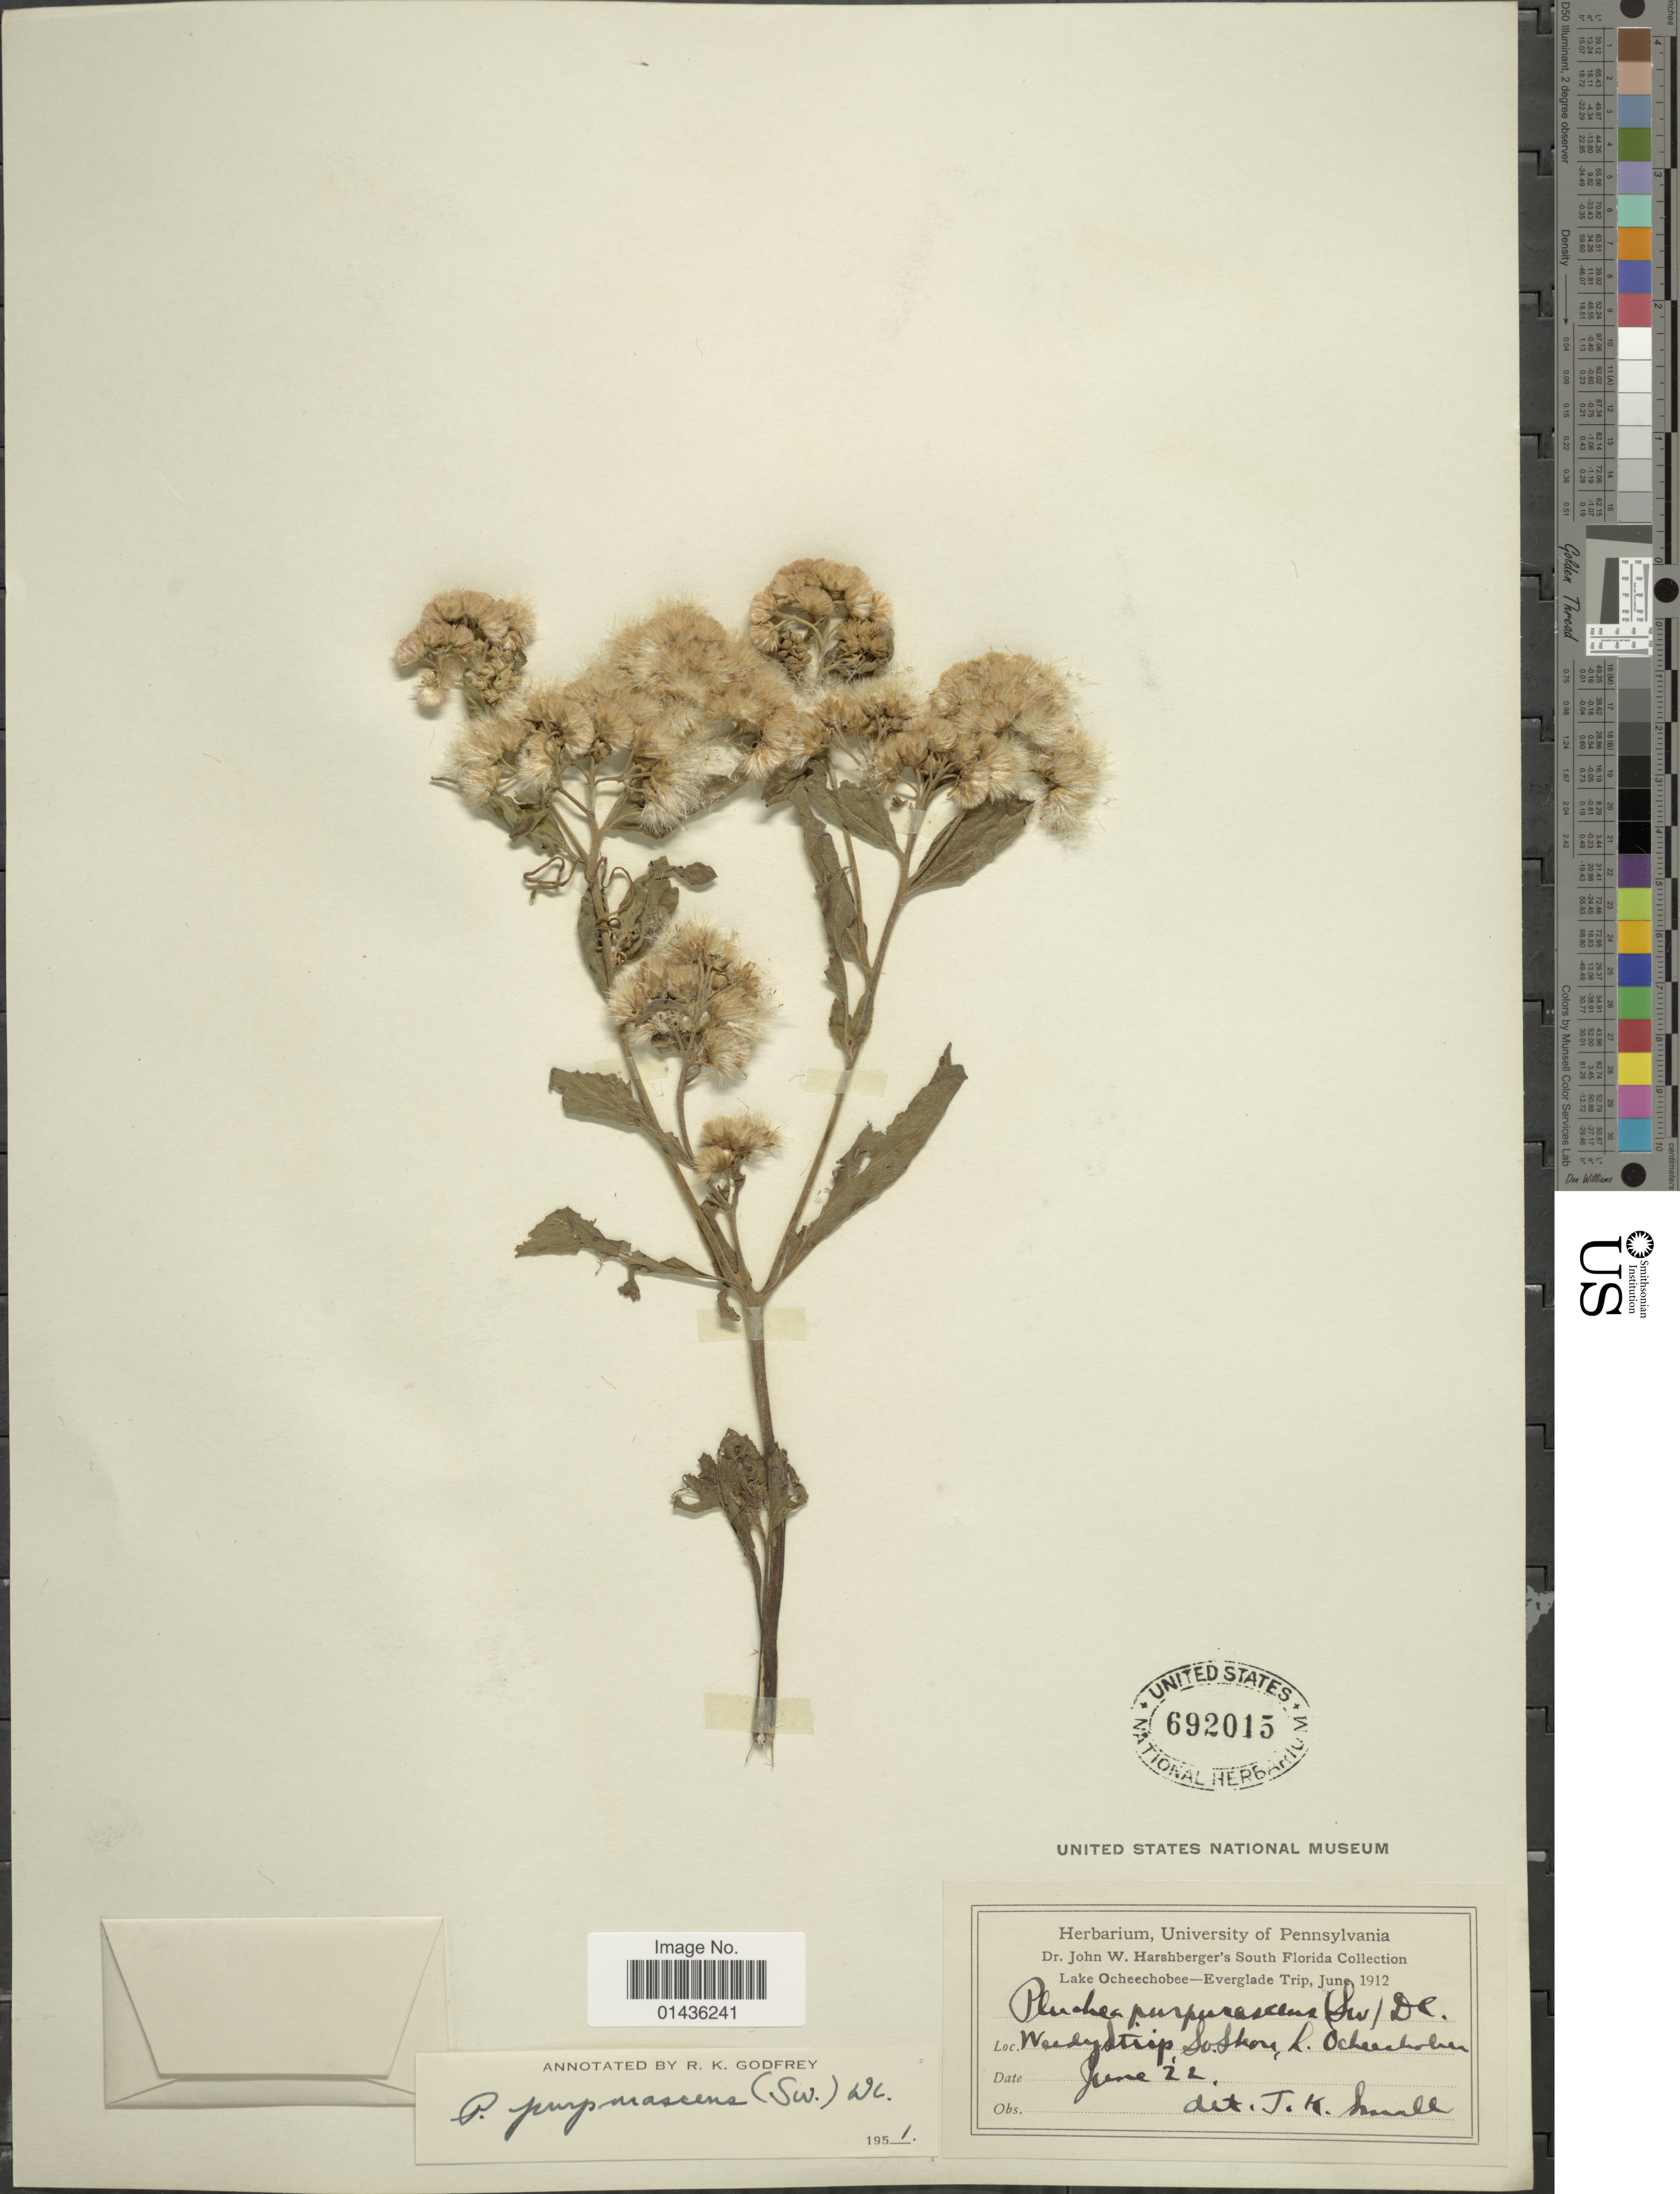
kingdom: Plantae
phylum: Tracheophyta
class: Magnoliopsida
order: Asterales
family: Asteraceae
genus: Pluchea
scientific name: Pluchea odorata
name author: (L.) Cass.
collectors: J. W. Harshberger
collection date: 1912-06-22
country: United States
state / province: Florida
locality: South Florida, Lake Ocheechobee, Everglade, So. Shore, L. Ocheechobee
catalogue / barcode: US 692015